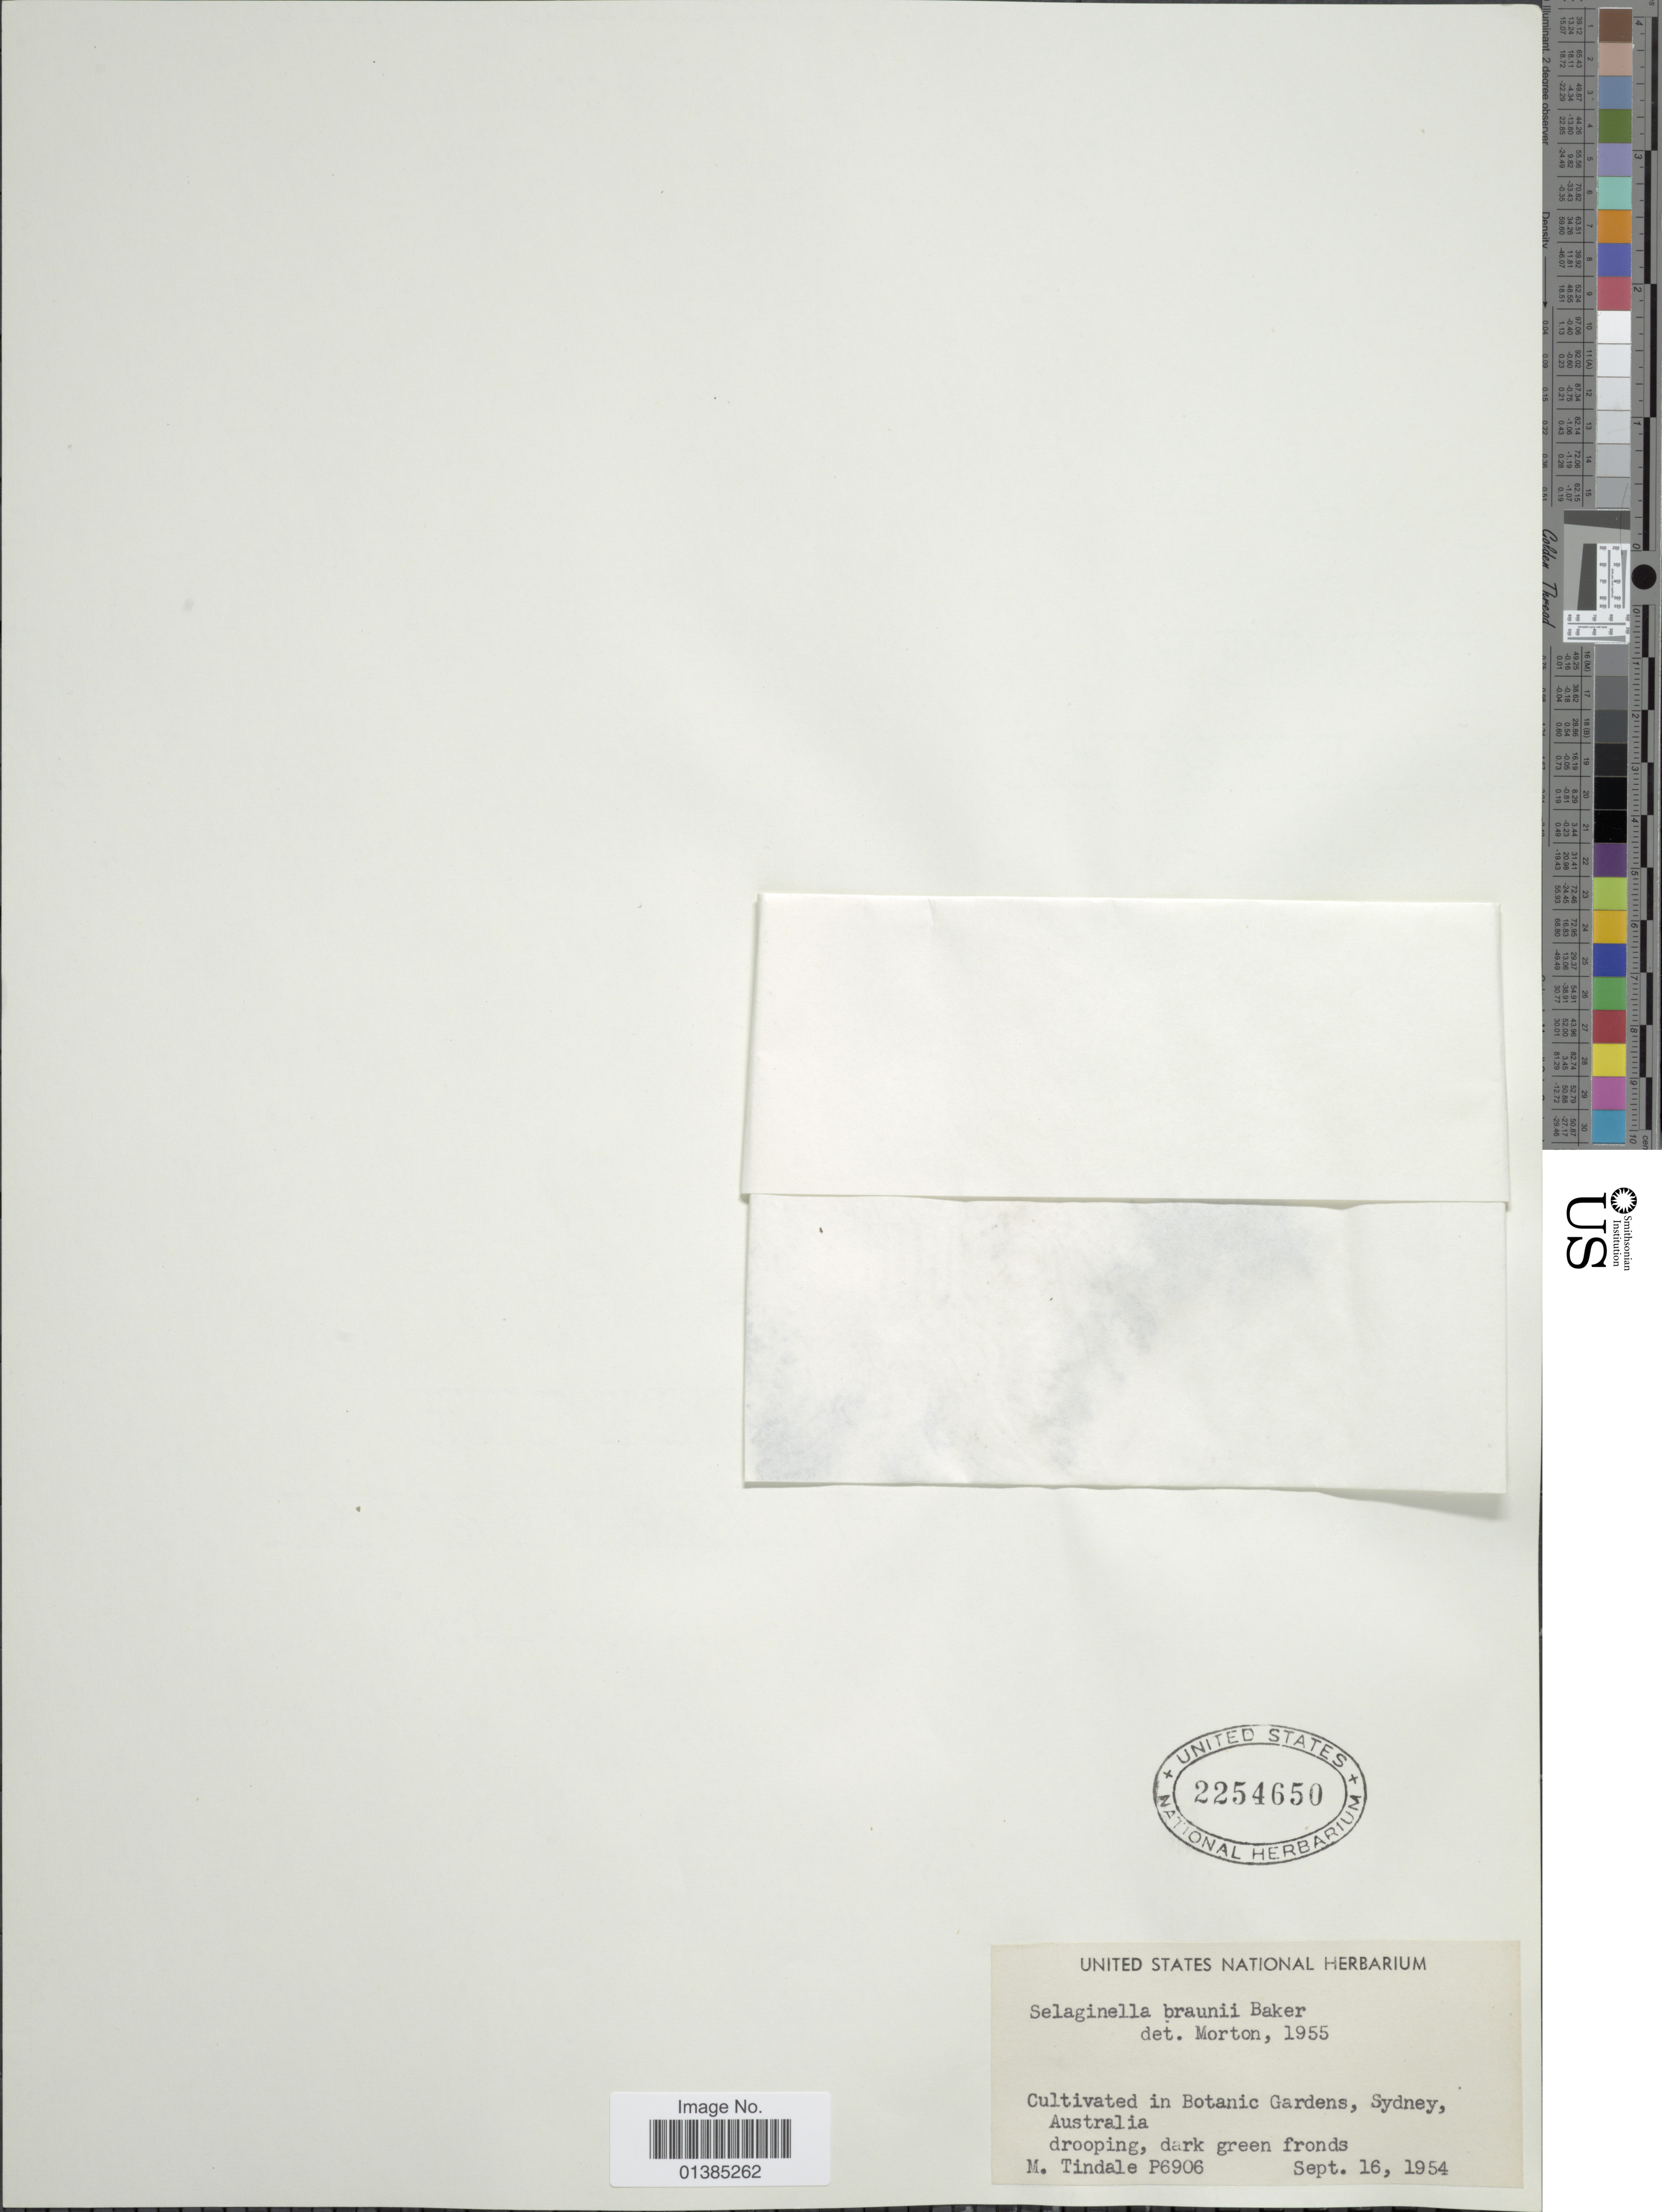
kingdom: Plantae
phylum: Tracheophyta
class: Lycopodiopsida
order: Selaginellales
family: Selaginellaceae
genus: Selaginella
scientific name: Selaginella braunii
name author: Baker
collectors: M. D. Tindale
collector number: P6906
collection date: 1954-09-16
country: Australia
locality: Cultivated in Botanic Gardens, Sydney.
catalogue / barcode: US 2254650